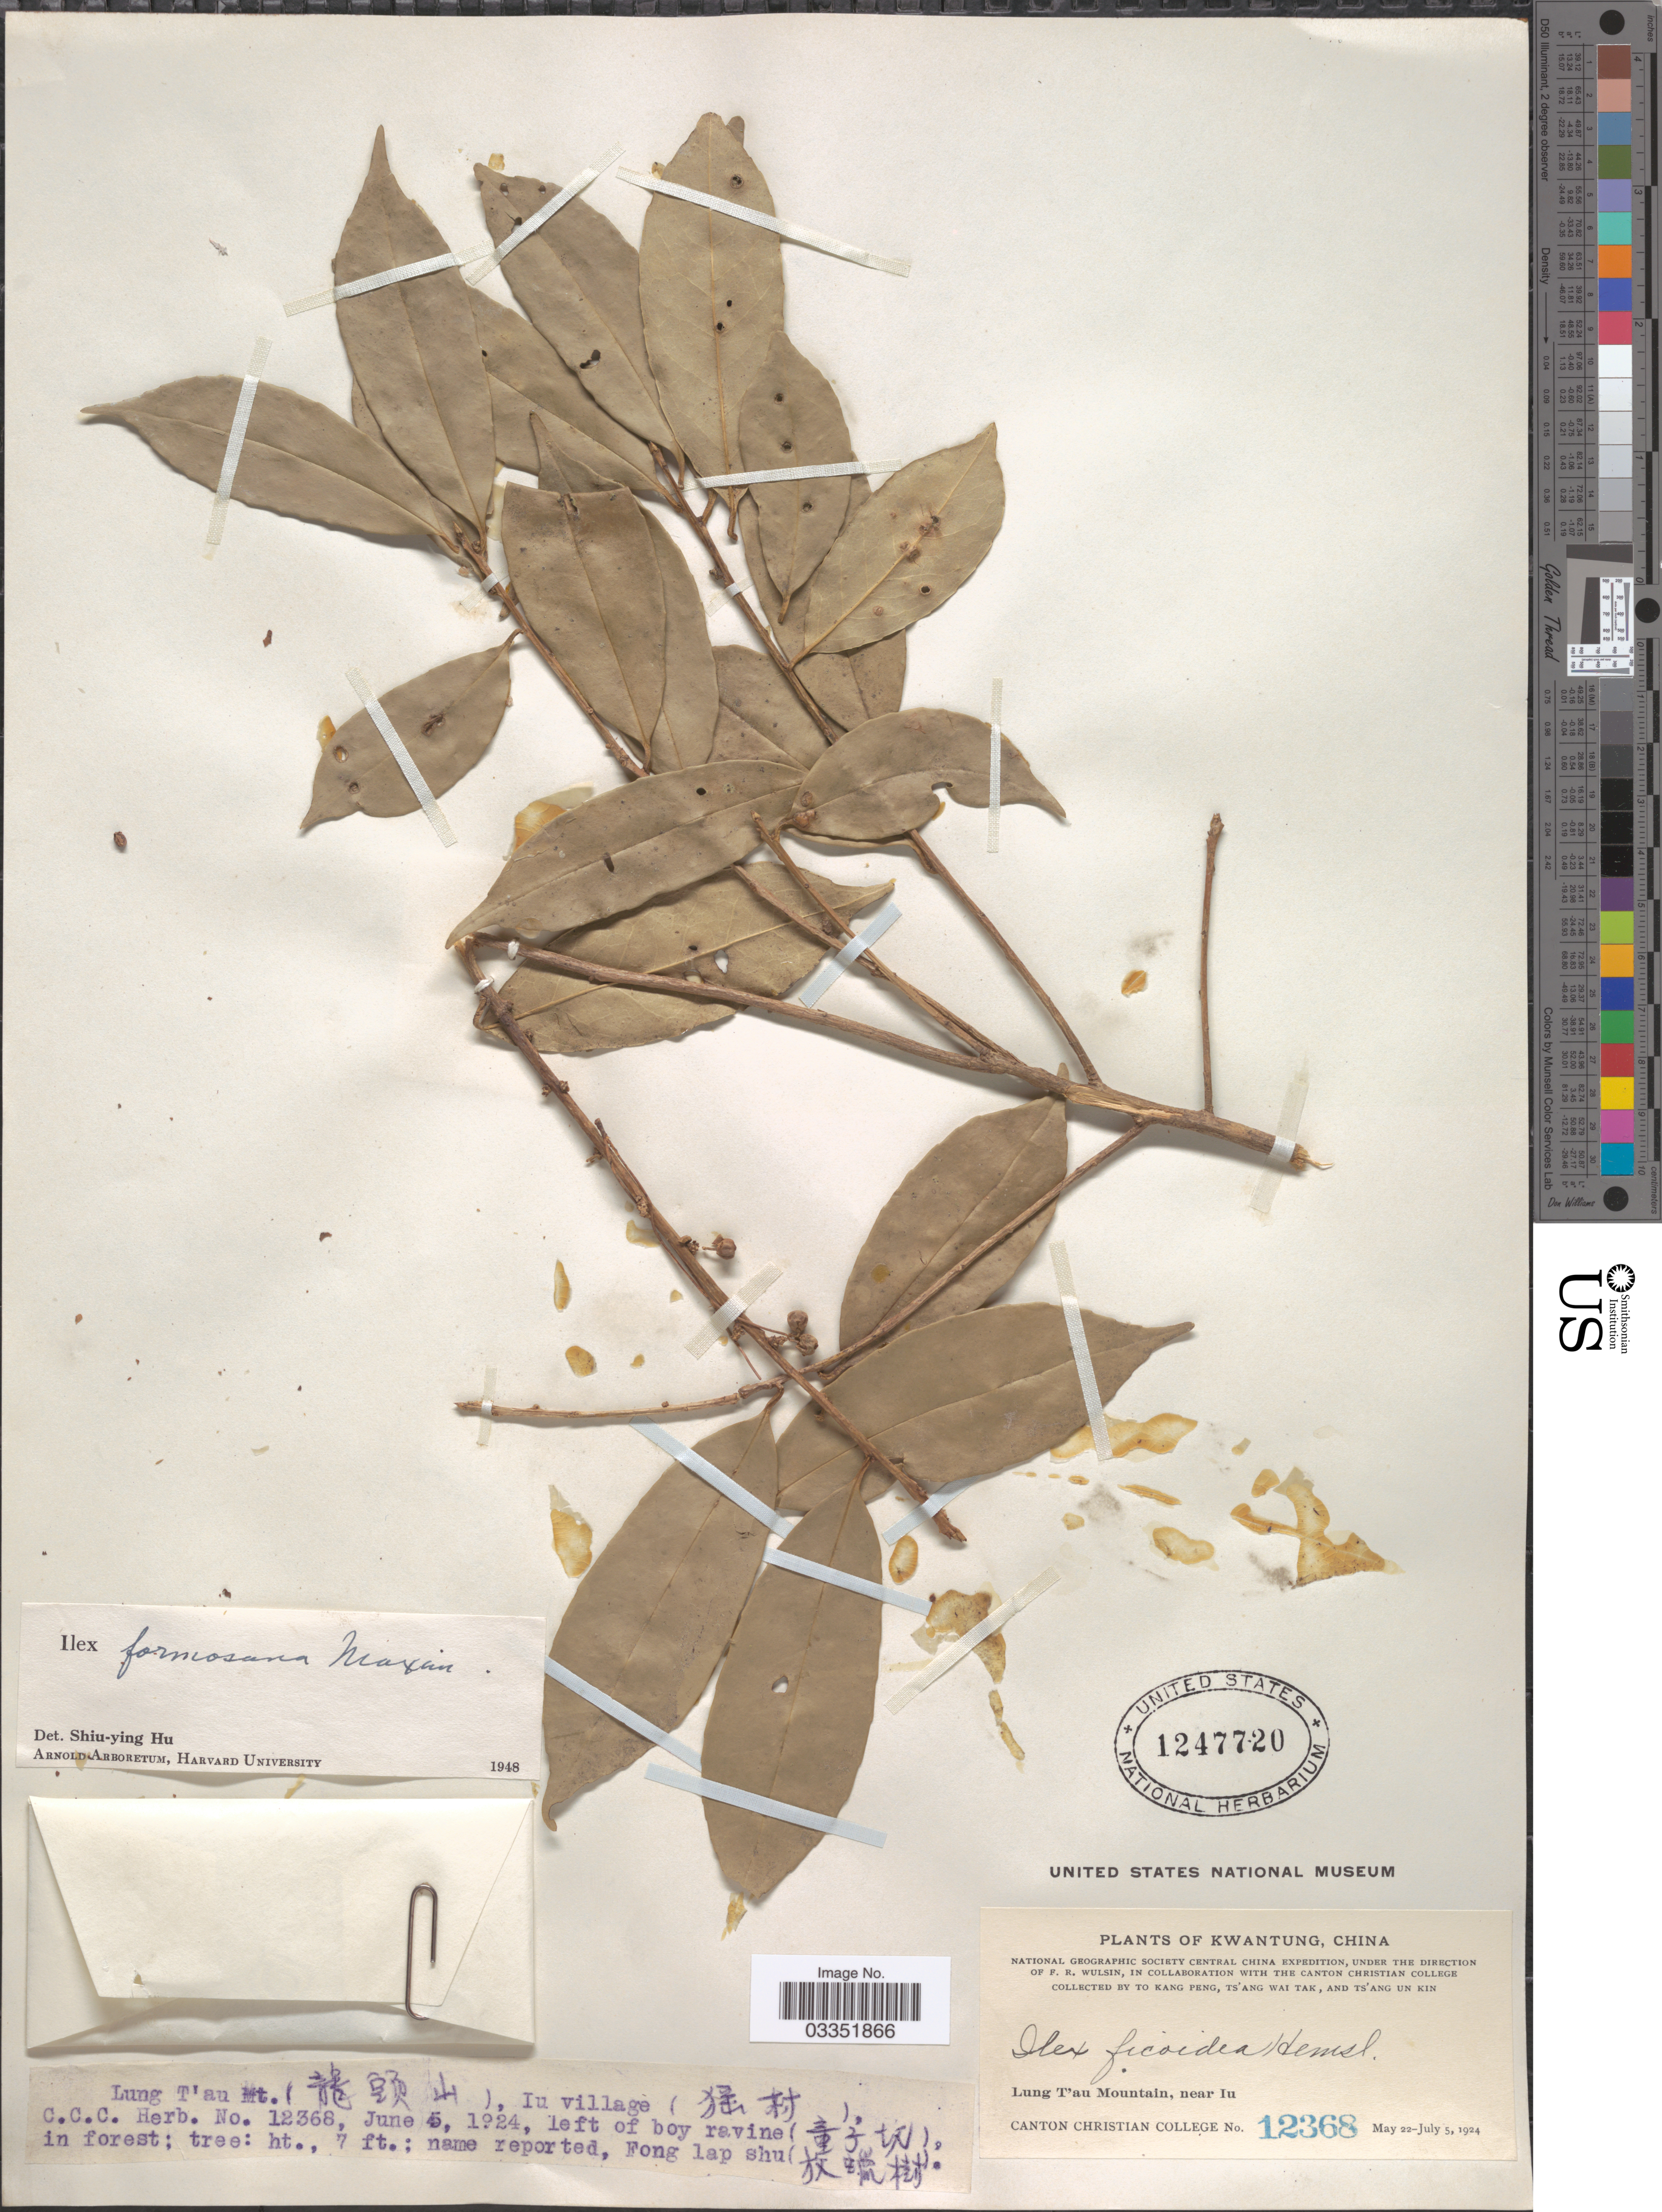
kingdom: Plantae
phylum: Tracheophyta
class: Magnoliopsida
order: Aquifoliales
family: Aquifoliaceae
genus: Ilex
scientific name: Ilex formosana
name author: Maxim.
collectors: T. K. Peng, W. T. Tsang & Ts' Ang Un Kin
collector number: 12368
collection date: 1924-06-05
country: China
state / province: Guangdong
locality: Kwangtung. Lung T'au Mountain, near Iu. Iu village.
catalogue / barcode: US 1247720